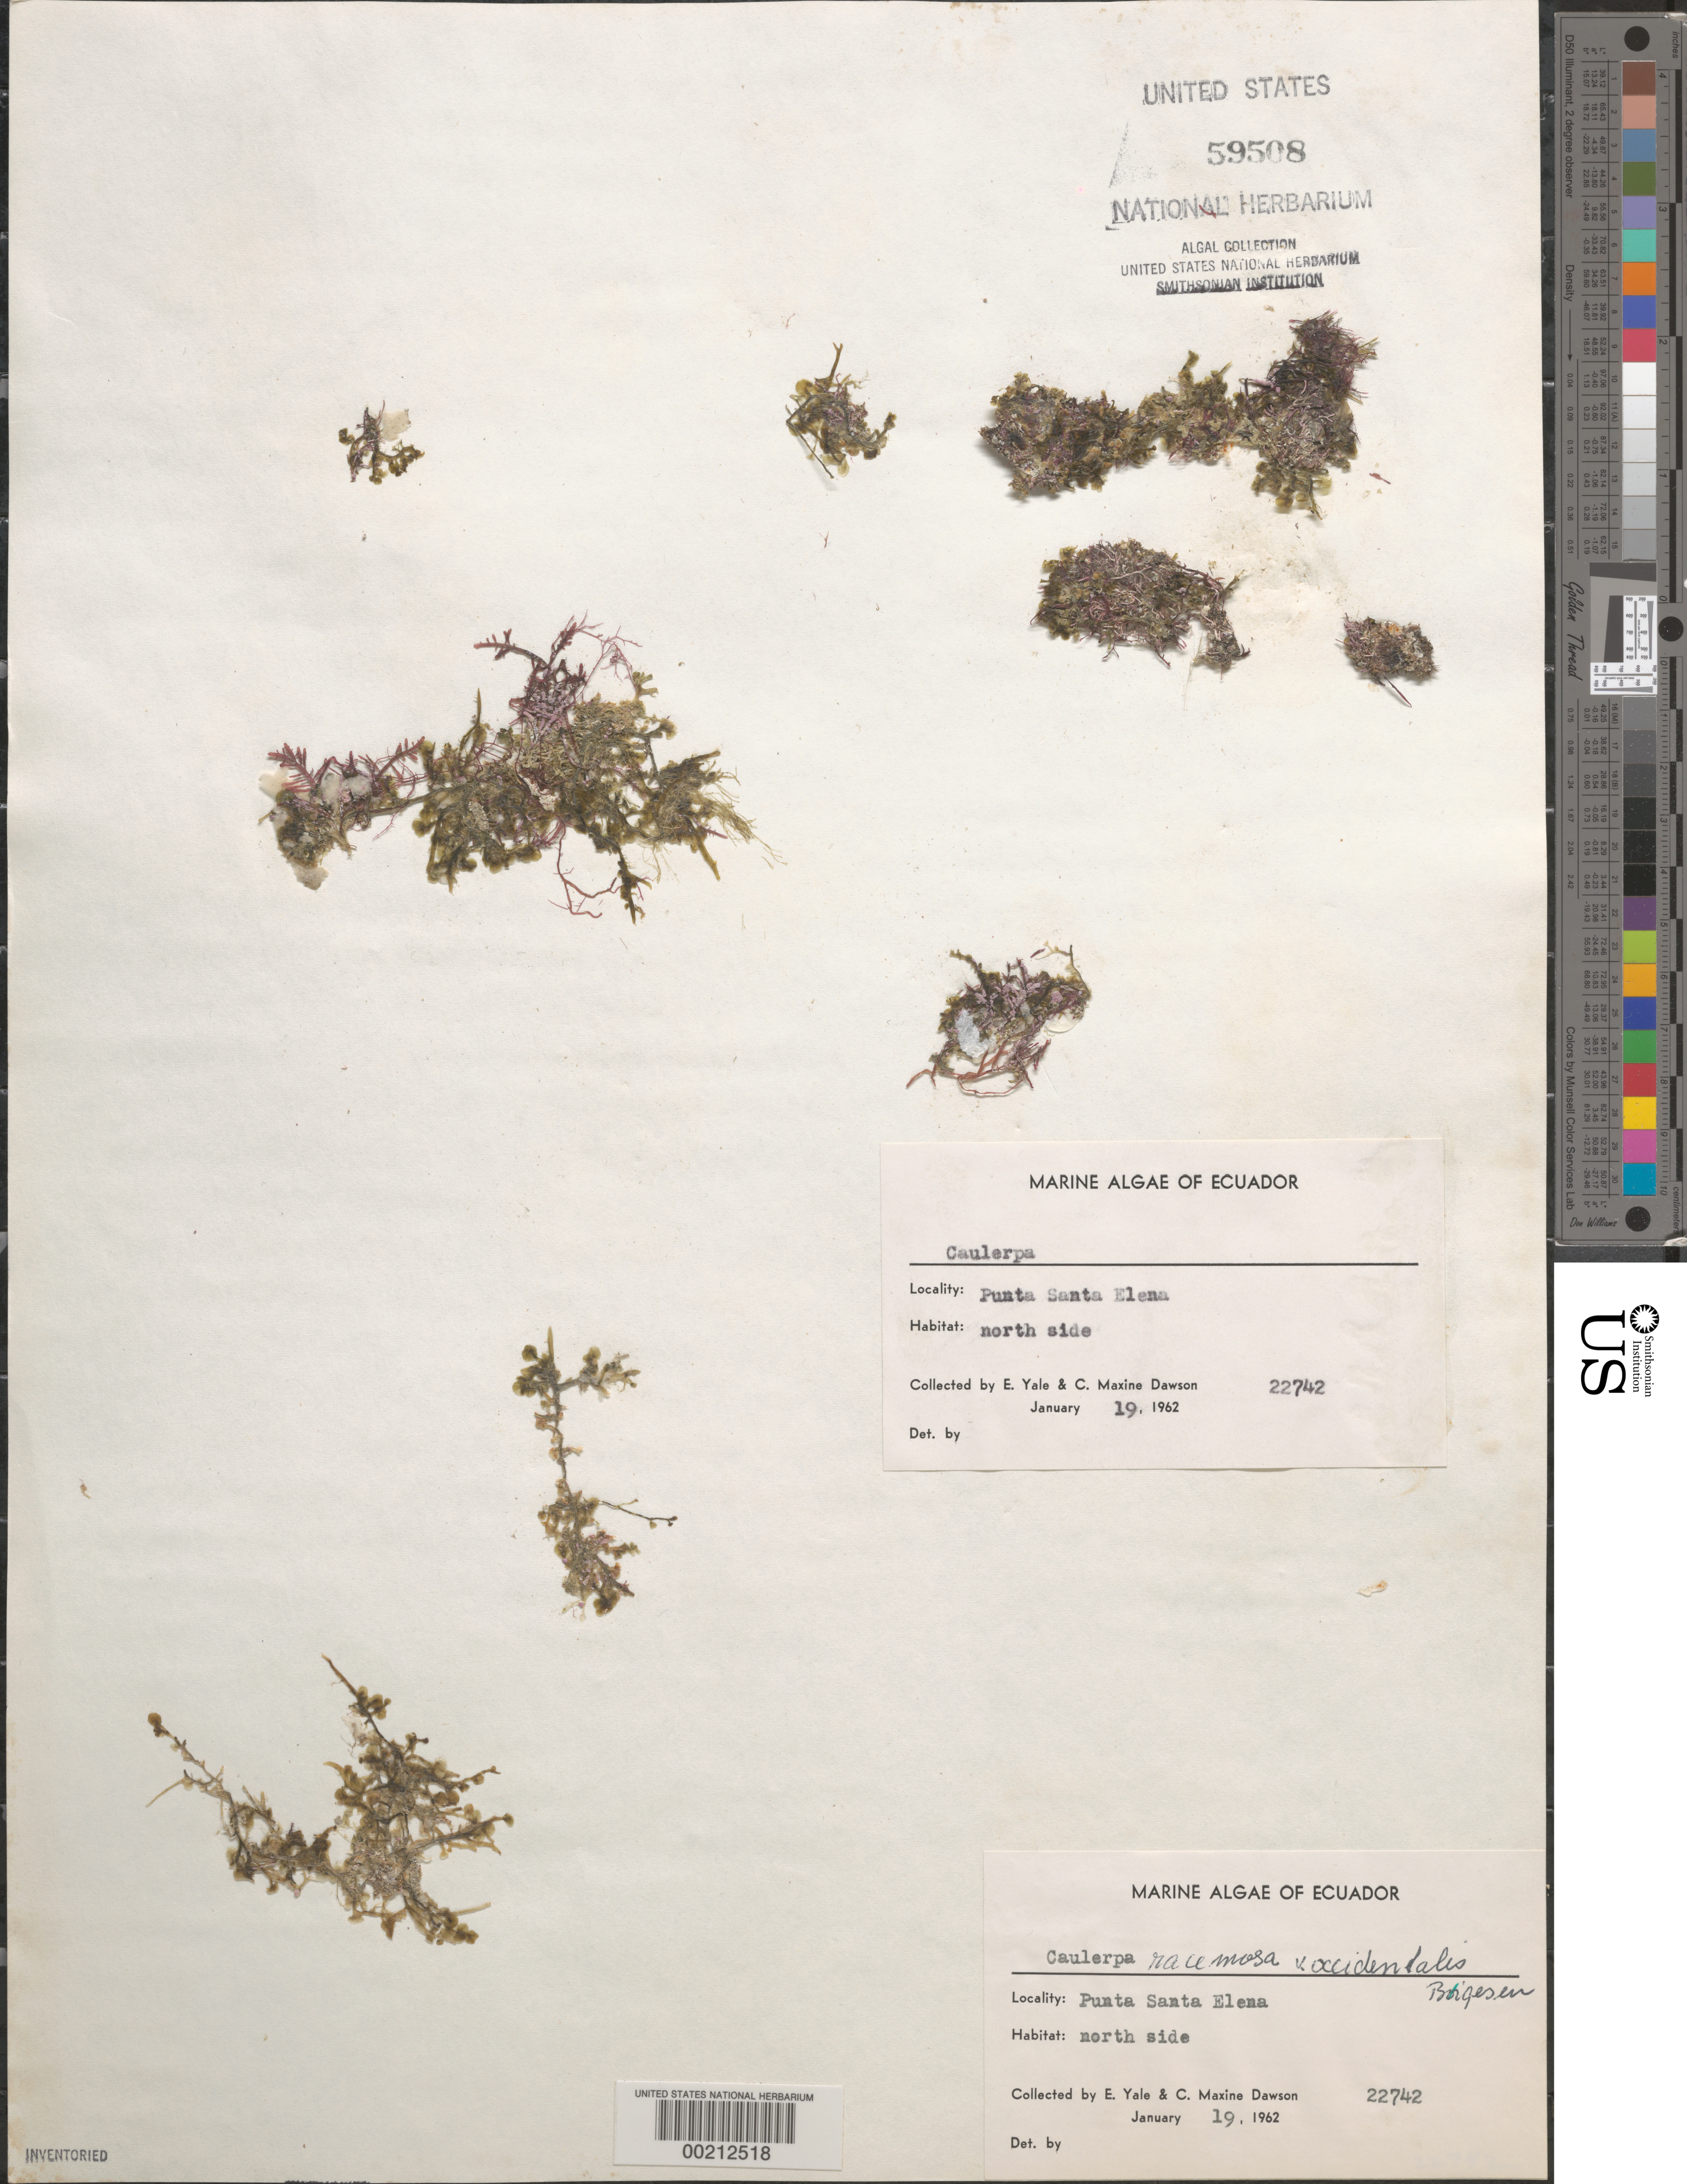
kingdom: Plantae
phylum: Chlorophyta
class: Ulvophyceae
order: Bryopsidales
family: Caulerpaceae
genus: Caulerpa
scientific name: Caulerpa racemosa var. occidentalis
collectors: E. Y. Dawson & C. M. Dawson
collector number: EYD 22742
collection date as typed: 19 Jan 1962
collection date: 1962-01-19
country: Ecuador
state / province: Guayas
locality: Punta Santa Elena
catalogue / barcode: US 59508